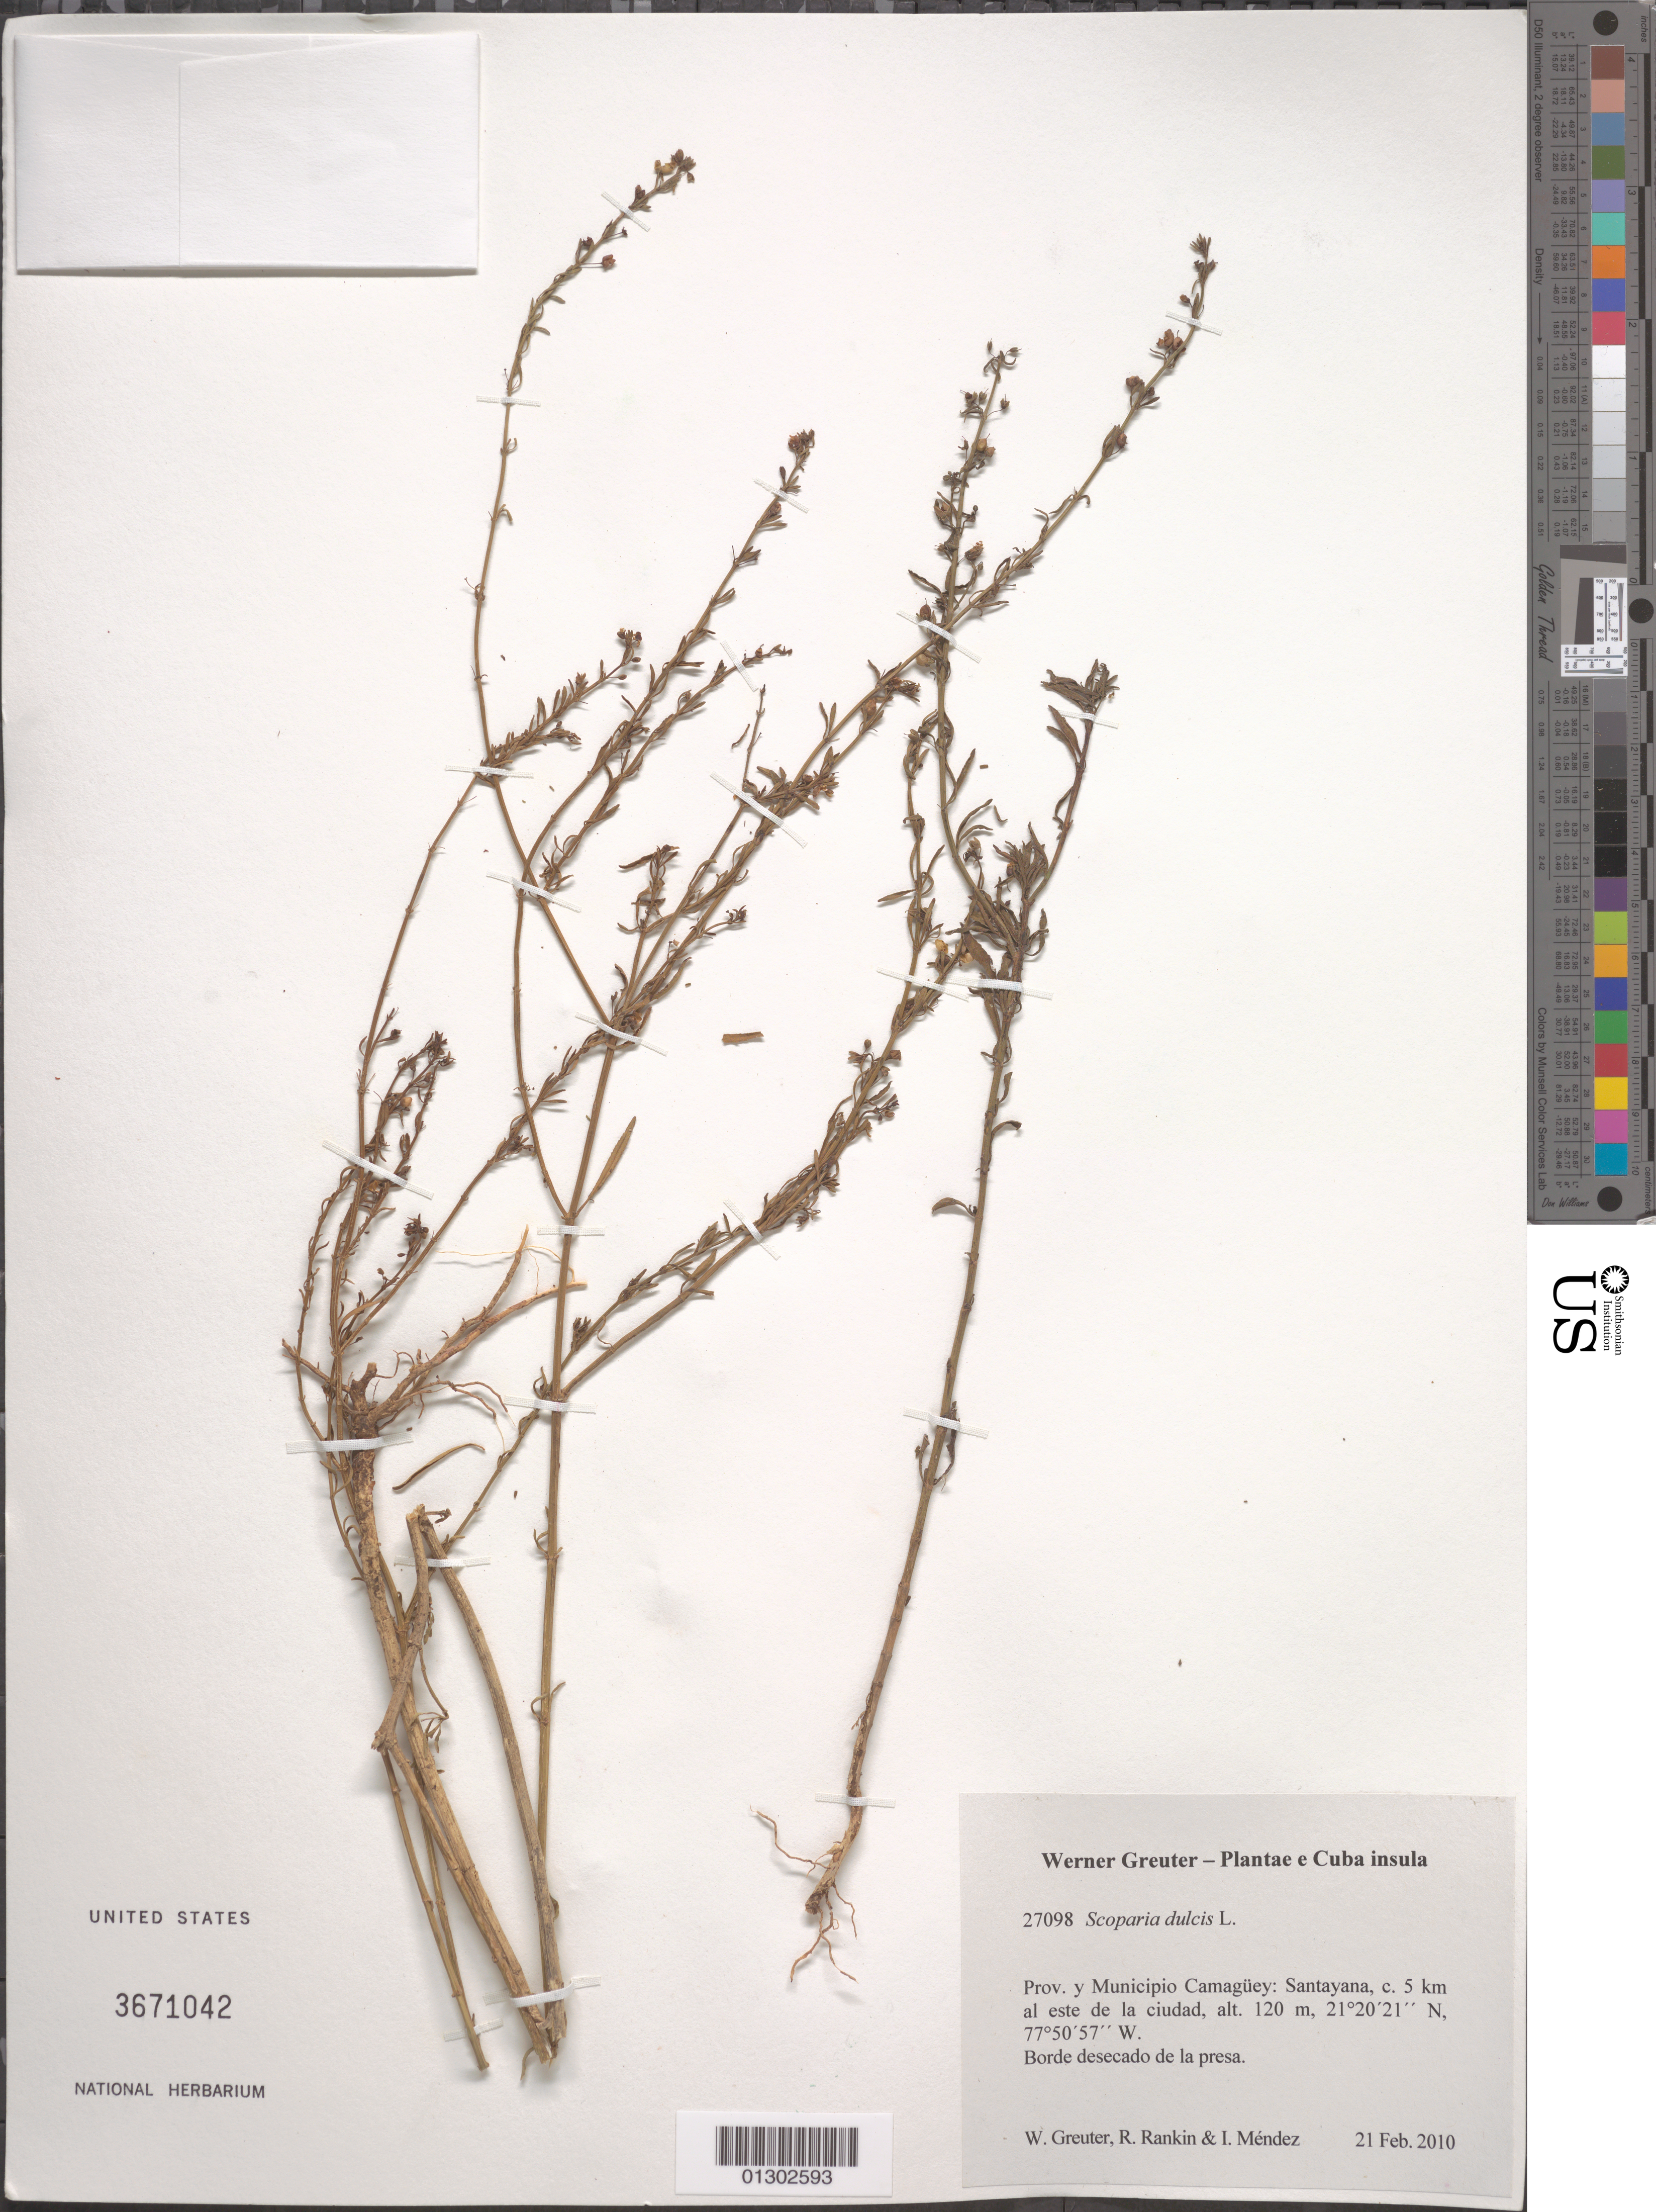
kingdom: Plantae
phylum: Tracheophyta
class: Magnoliopsida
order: Lamiales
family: Plantaginaceae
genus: Scoparia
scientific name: Scoparia dulcis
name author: L.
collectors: W. R. Greuter, R. Rankin Rodriguez & I. Méndez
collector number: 27098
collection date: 2010-02-21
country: Cuba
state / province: Camagüey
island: Cuba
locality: Municipio Camagüey, Santayana, ca. 5 km al este de la ciudad.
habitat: Borde desecado de la presa.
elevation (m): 120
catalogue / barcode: US 3671042